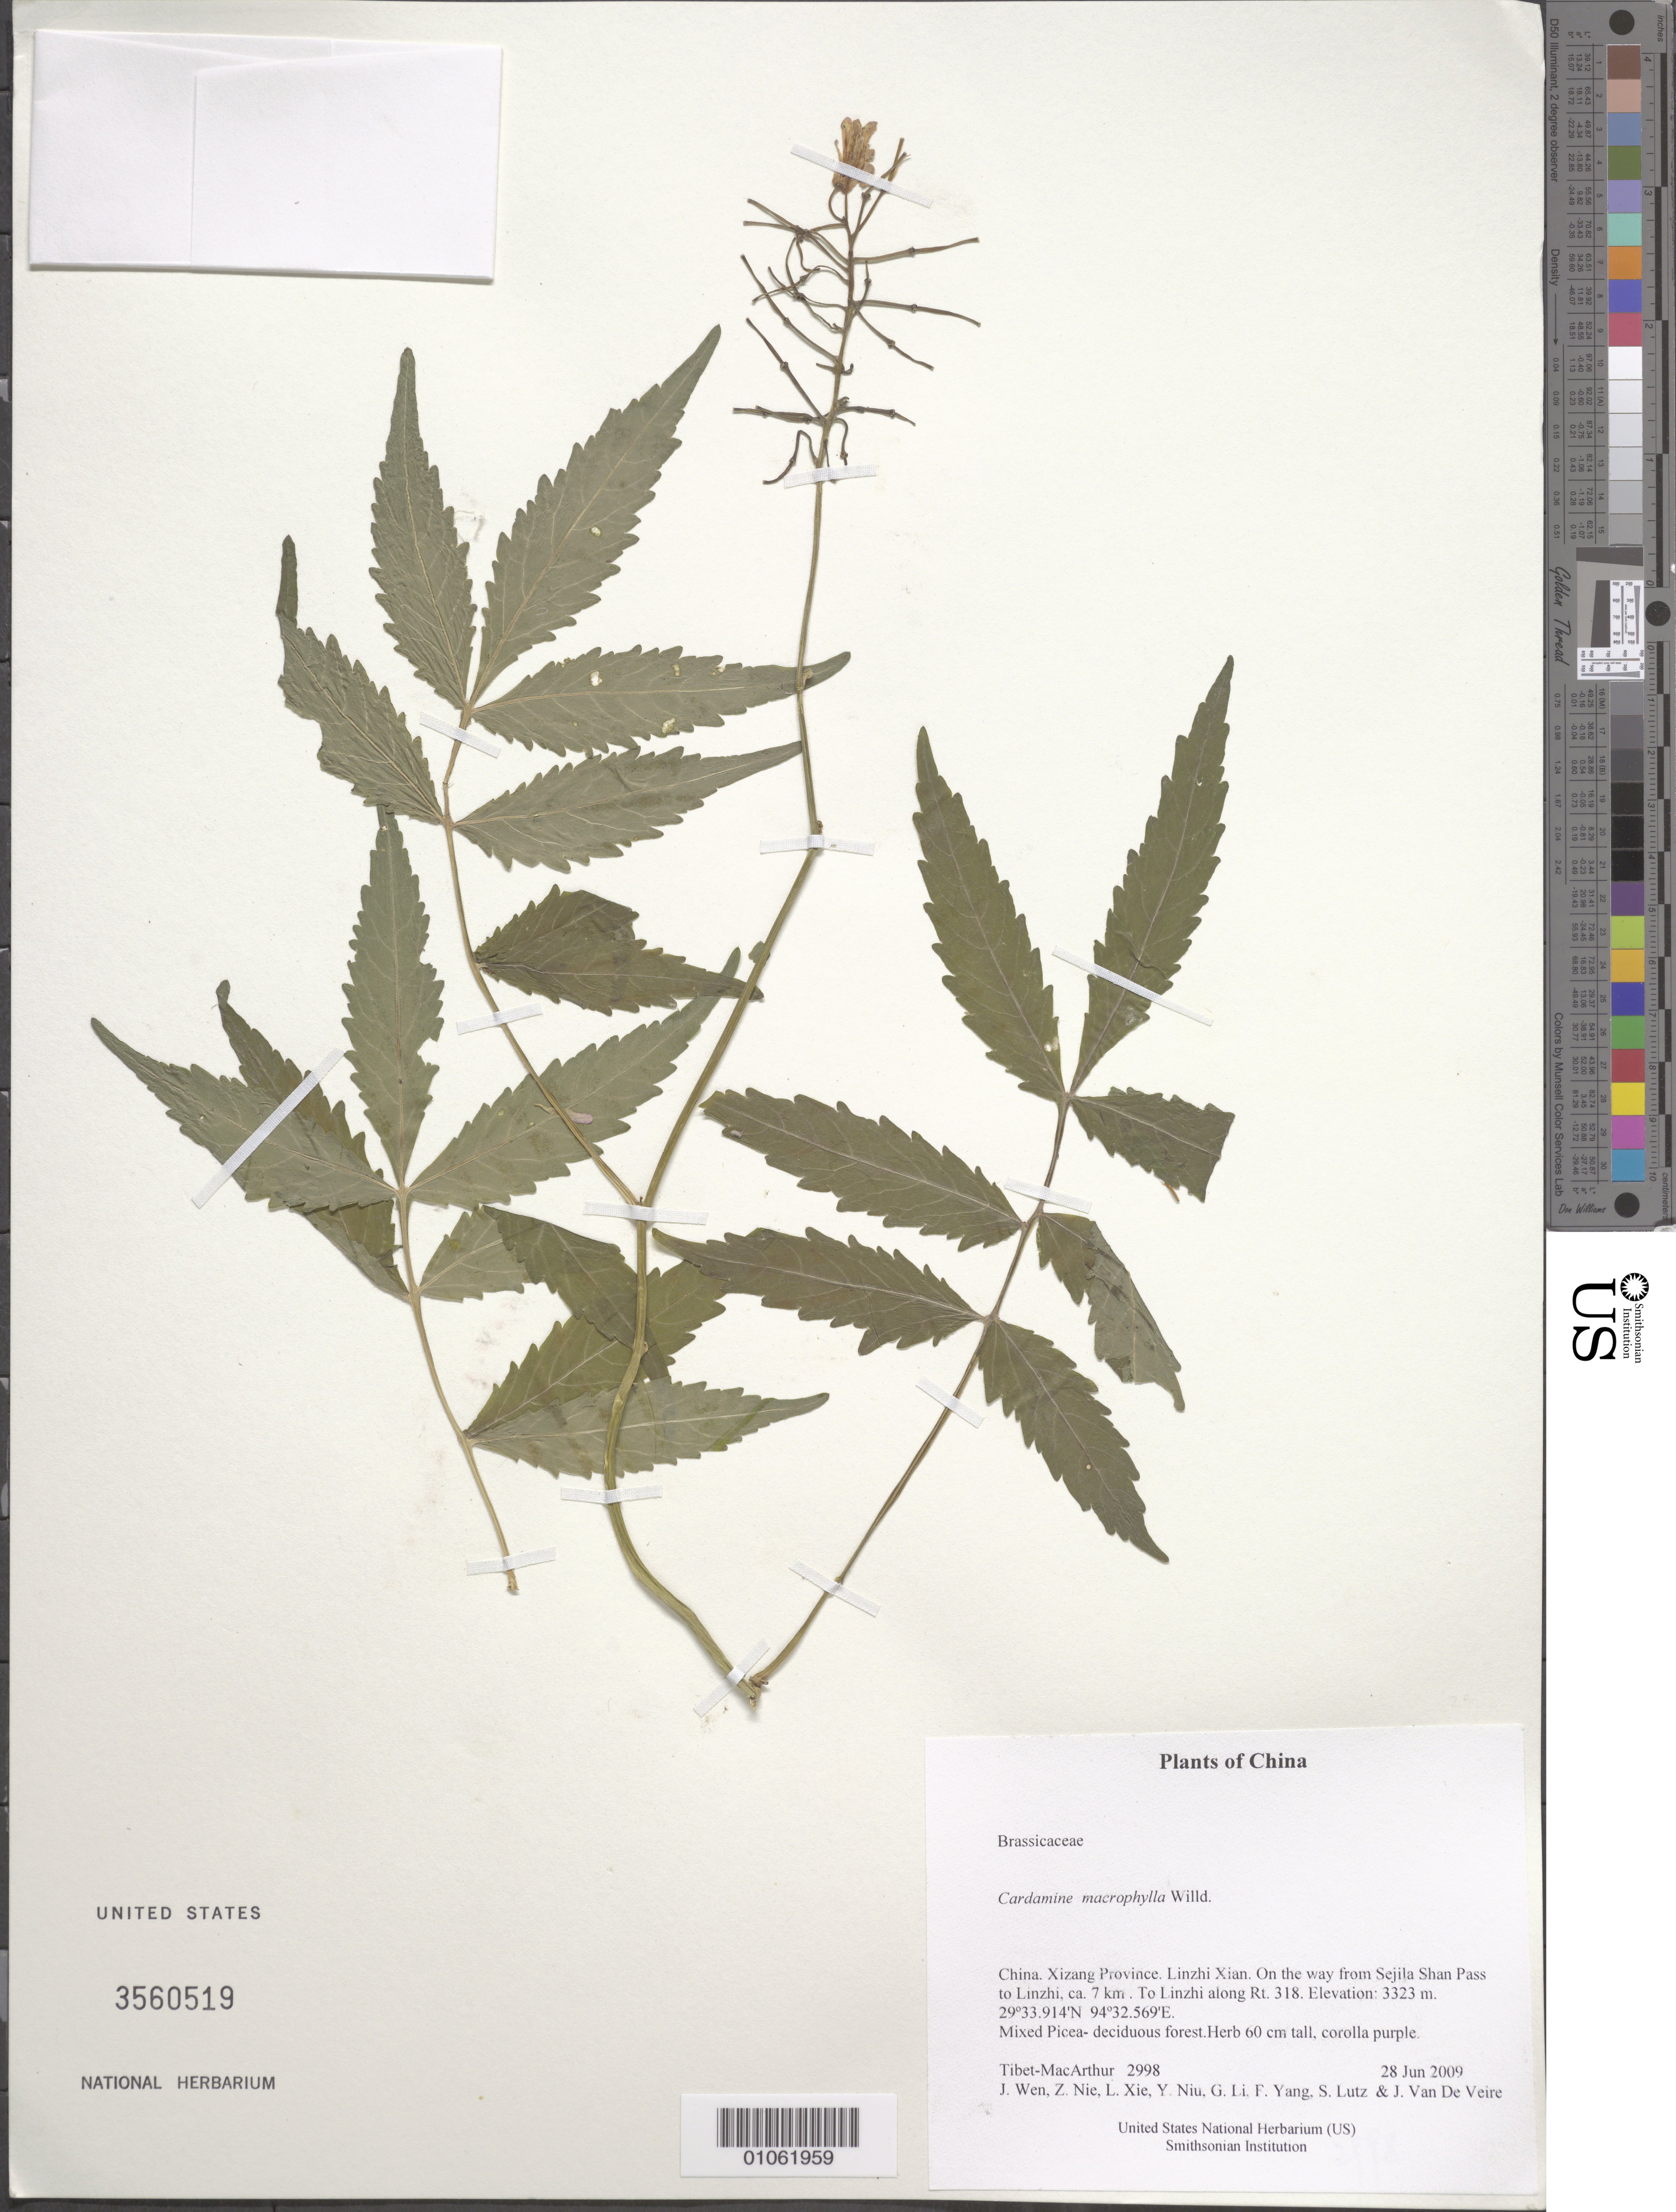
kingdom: Plantae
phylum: Tracheophyta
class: Magnoliopsida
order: Brassicales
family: Brassicaceae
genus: Cardamine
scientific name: Cardamine macrophylla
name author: Willd.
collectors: Tibet-MacArthur, J. Wen, Z. Nie, L. Xie, Y. Niu, G. Li, F. Yang, S. Lutz & J. Van De Veire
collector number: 2998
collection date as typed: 28 Jun 2009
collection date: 2009-06-28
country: China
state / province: Xizang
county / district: Linzhi Xian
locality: On the way from Sejila Shan Pass to Linzhi, ca. 7 km . To Linzhi along Rt. 318.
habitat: Mixed Picea- deciduous forest.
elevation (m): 3323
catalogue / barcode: US 3560519